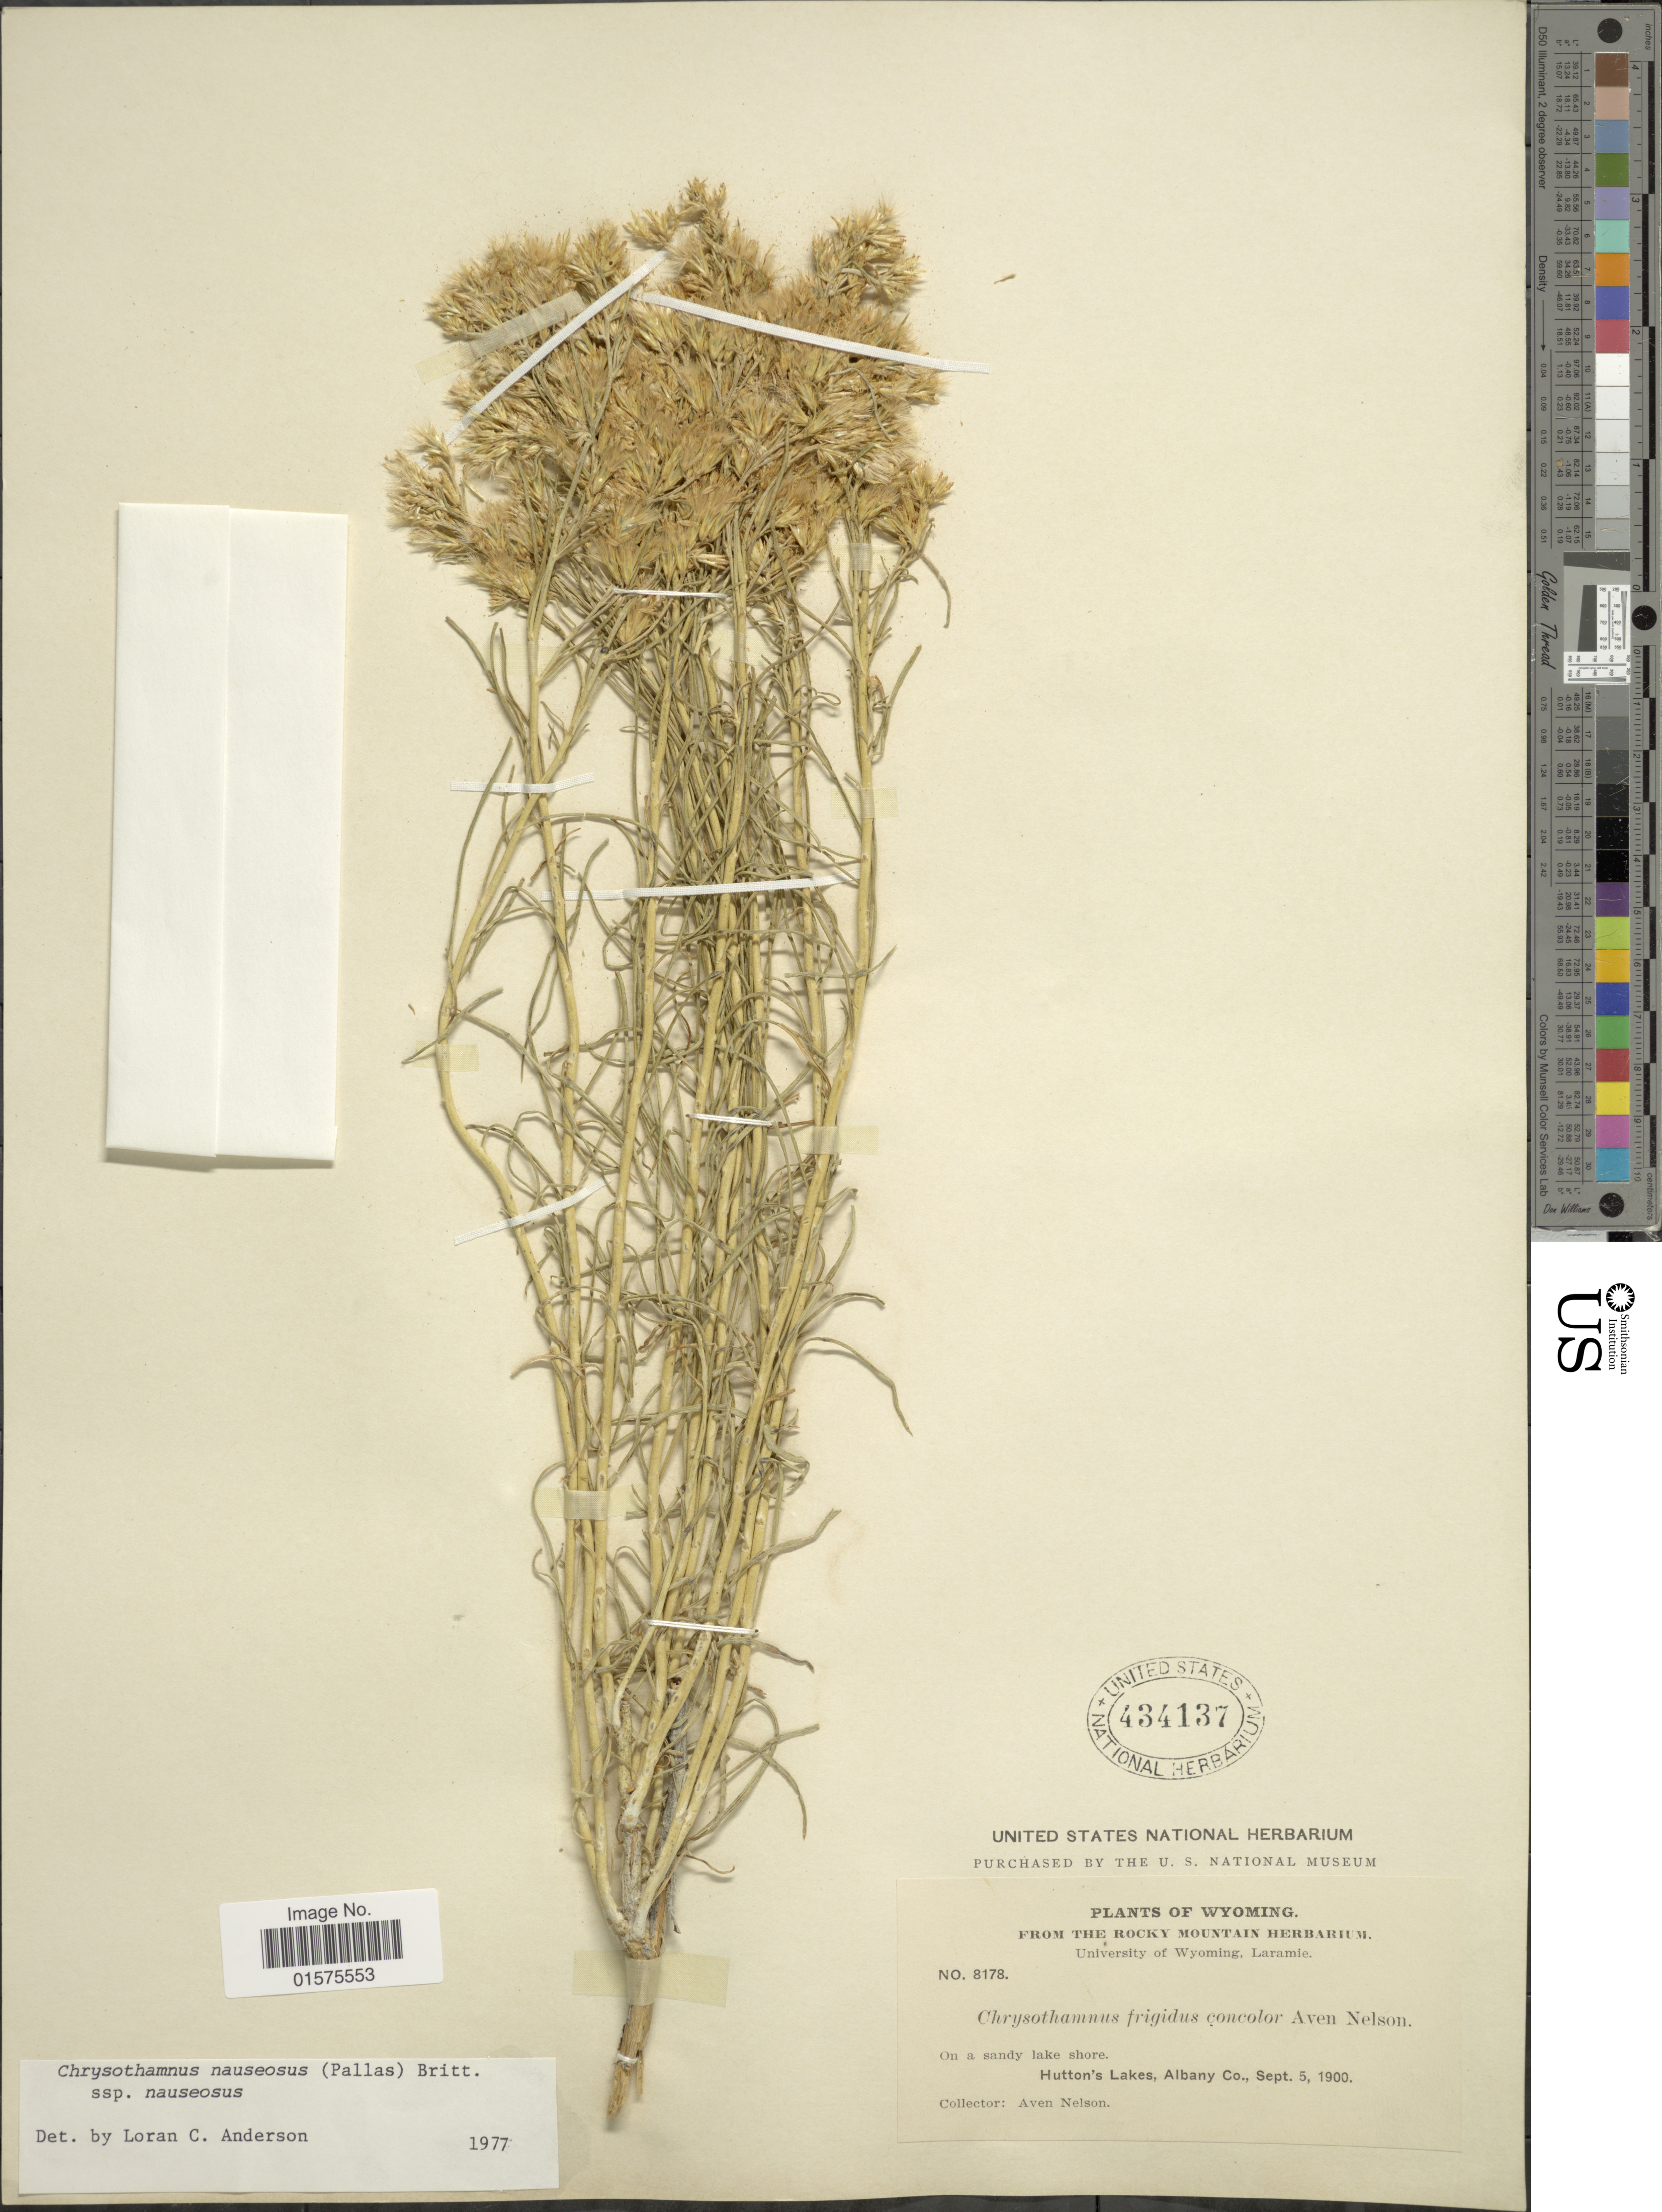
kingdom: Plantae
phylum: Tracheophyta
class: Magnoliopsida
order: Asterales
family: Asteraceae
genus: Ericameria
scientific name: Ericameria nauseosa var. nauseosa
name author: (Pall. ex Pursh) G.L. Nesom & G.I. Baird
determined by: Urbatsch, Lowell E., Curator (LSU), Louisiana State University (UNITED STATES)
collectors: A. Nelson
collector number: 8178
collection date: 1900-09-05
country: United States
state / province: Wyoming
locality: Hutton's Lakes, Albany Co.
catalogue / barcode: US 434137